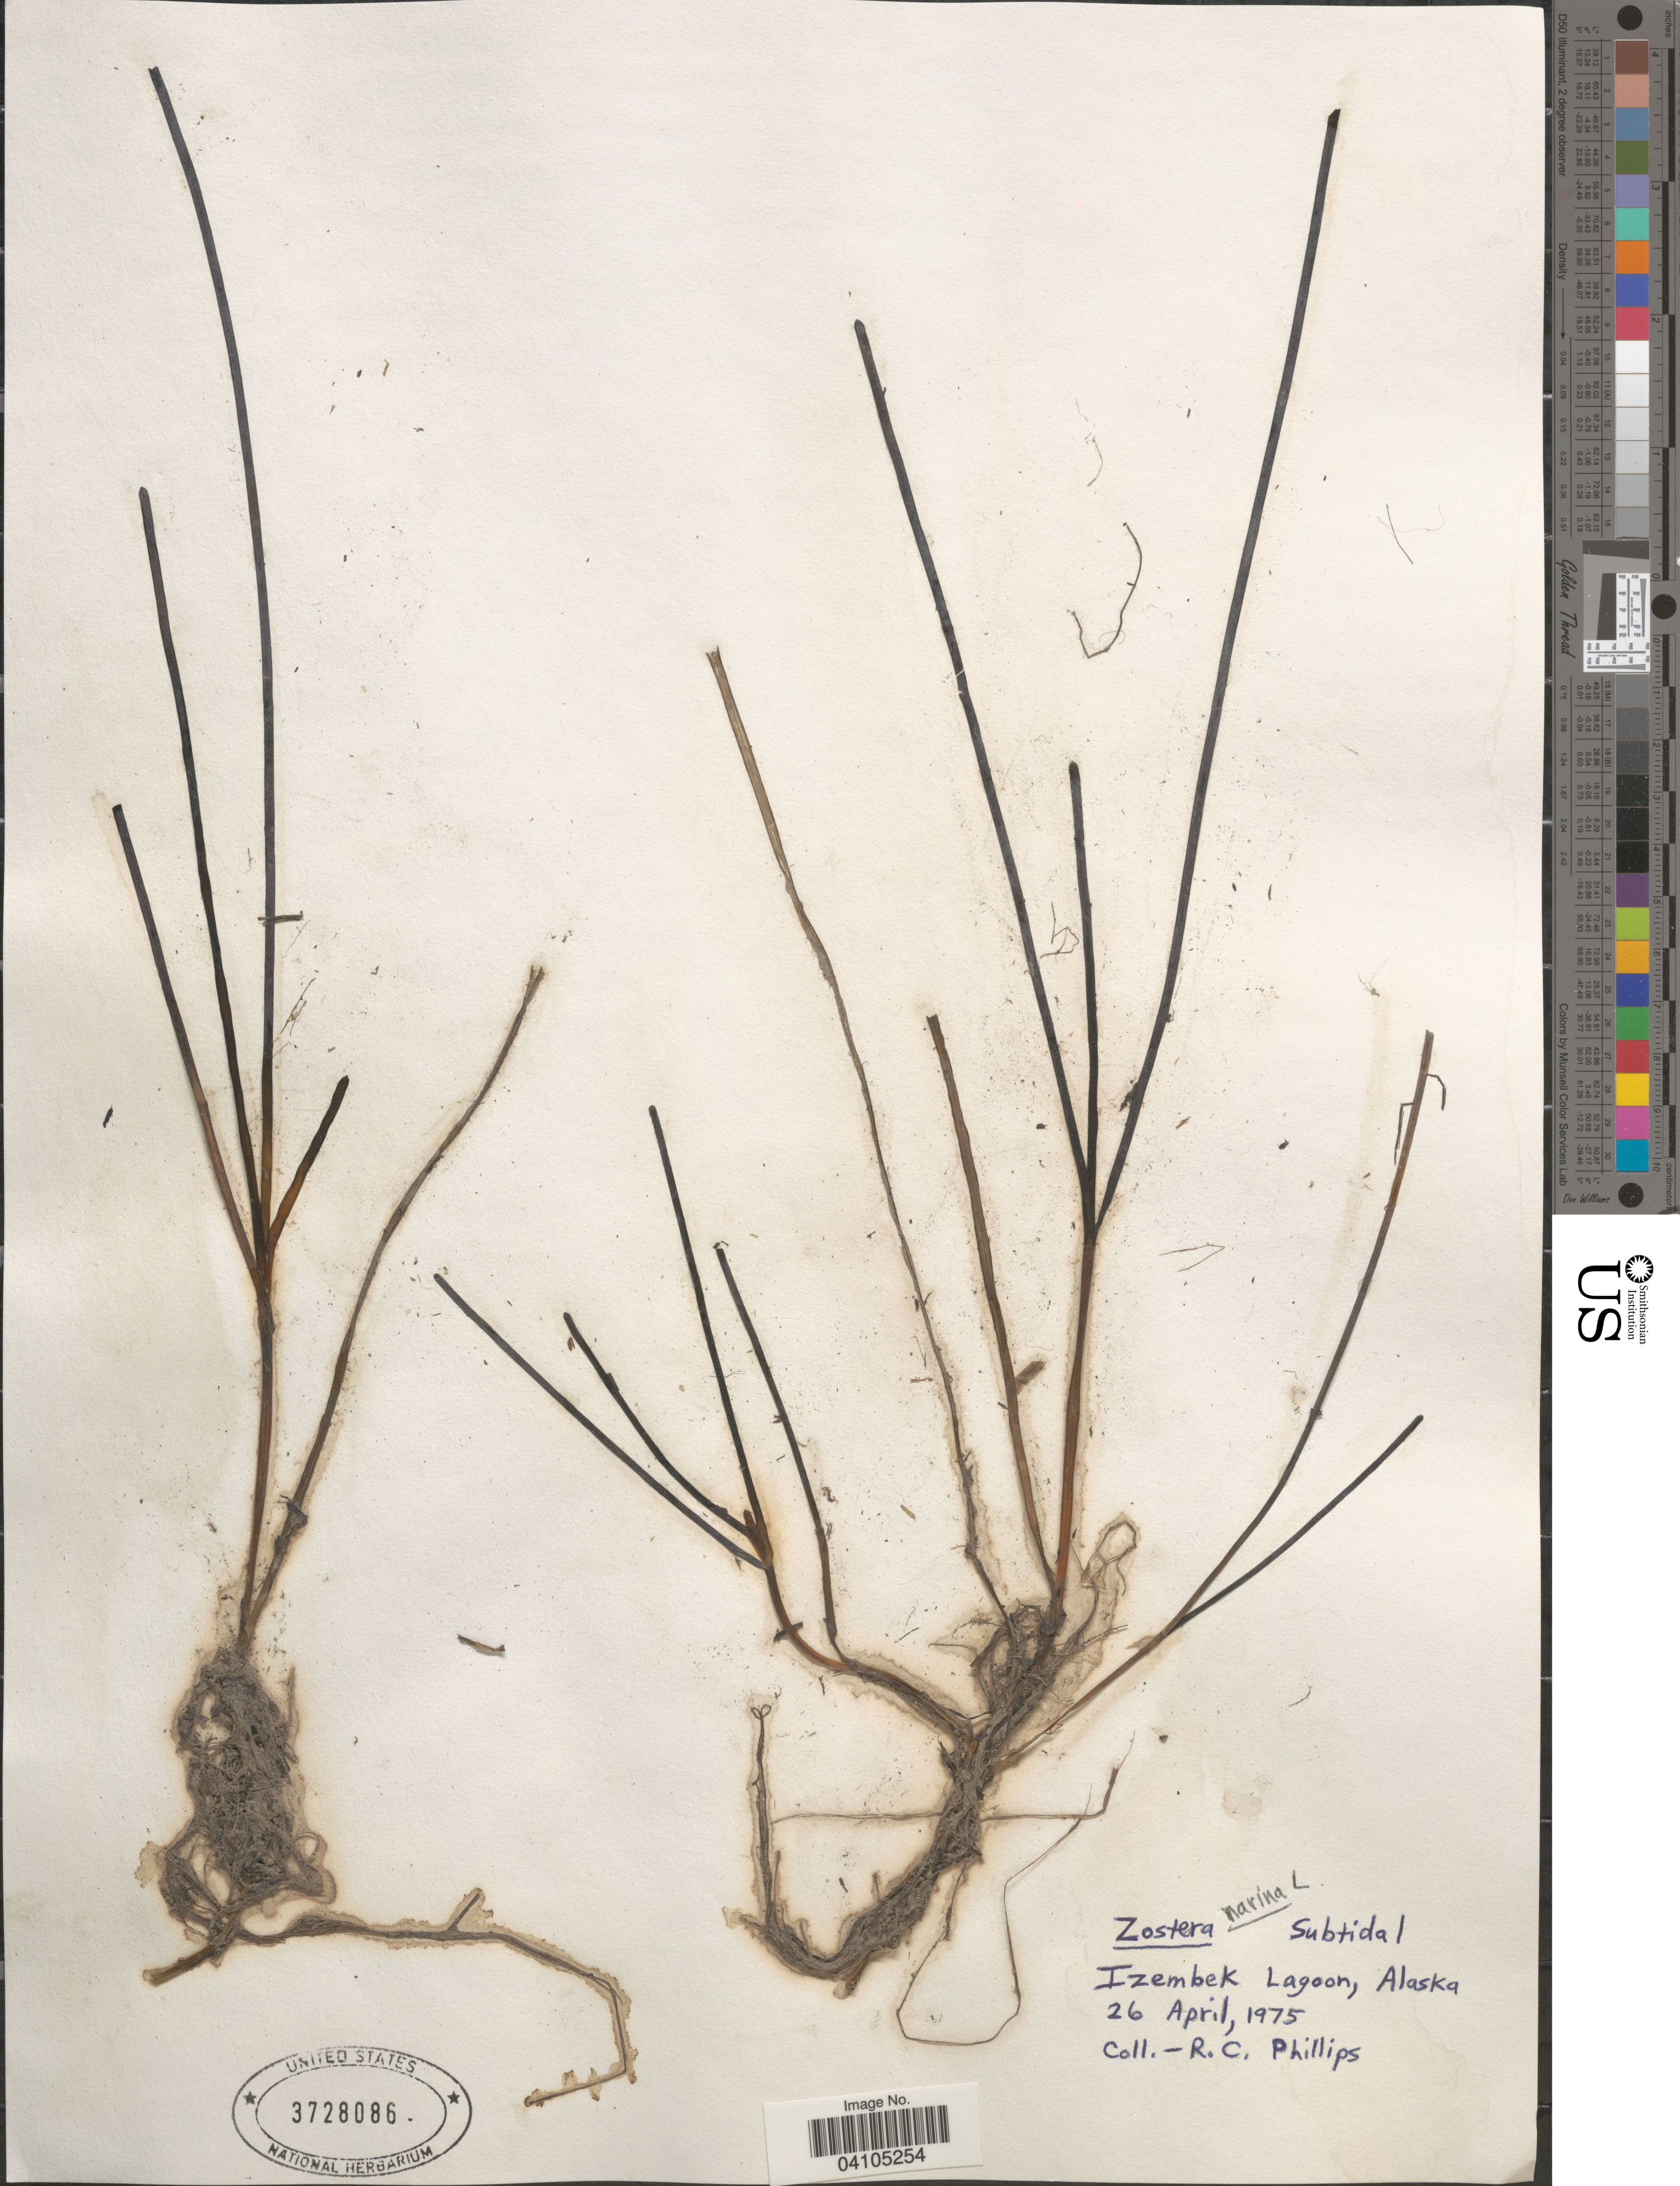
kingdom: Plantae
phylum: Tracheophyta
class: Liliopsida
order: Alismatales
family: Zosteraceae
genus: Zostera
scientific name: Zostera marina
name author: L.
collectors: R. C. Phillips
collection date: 1975-04-26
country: United States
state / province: Alaska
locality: Izembek Lagoon.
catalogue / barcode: US 3728086